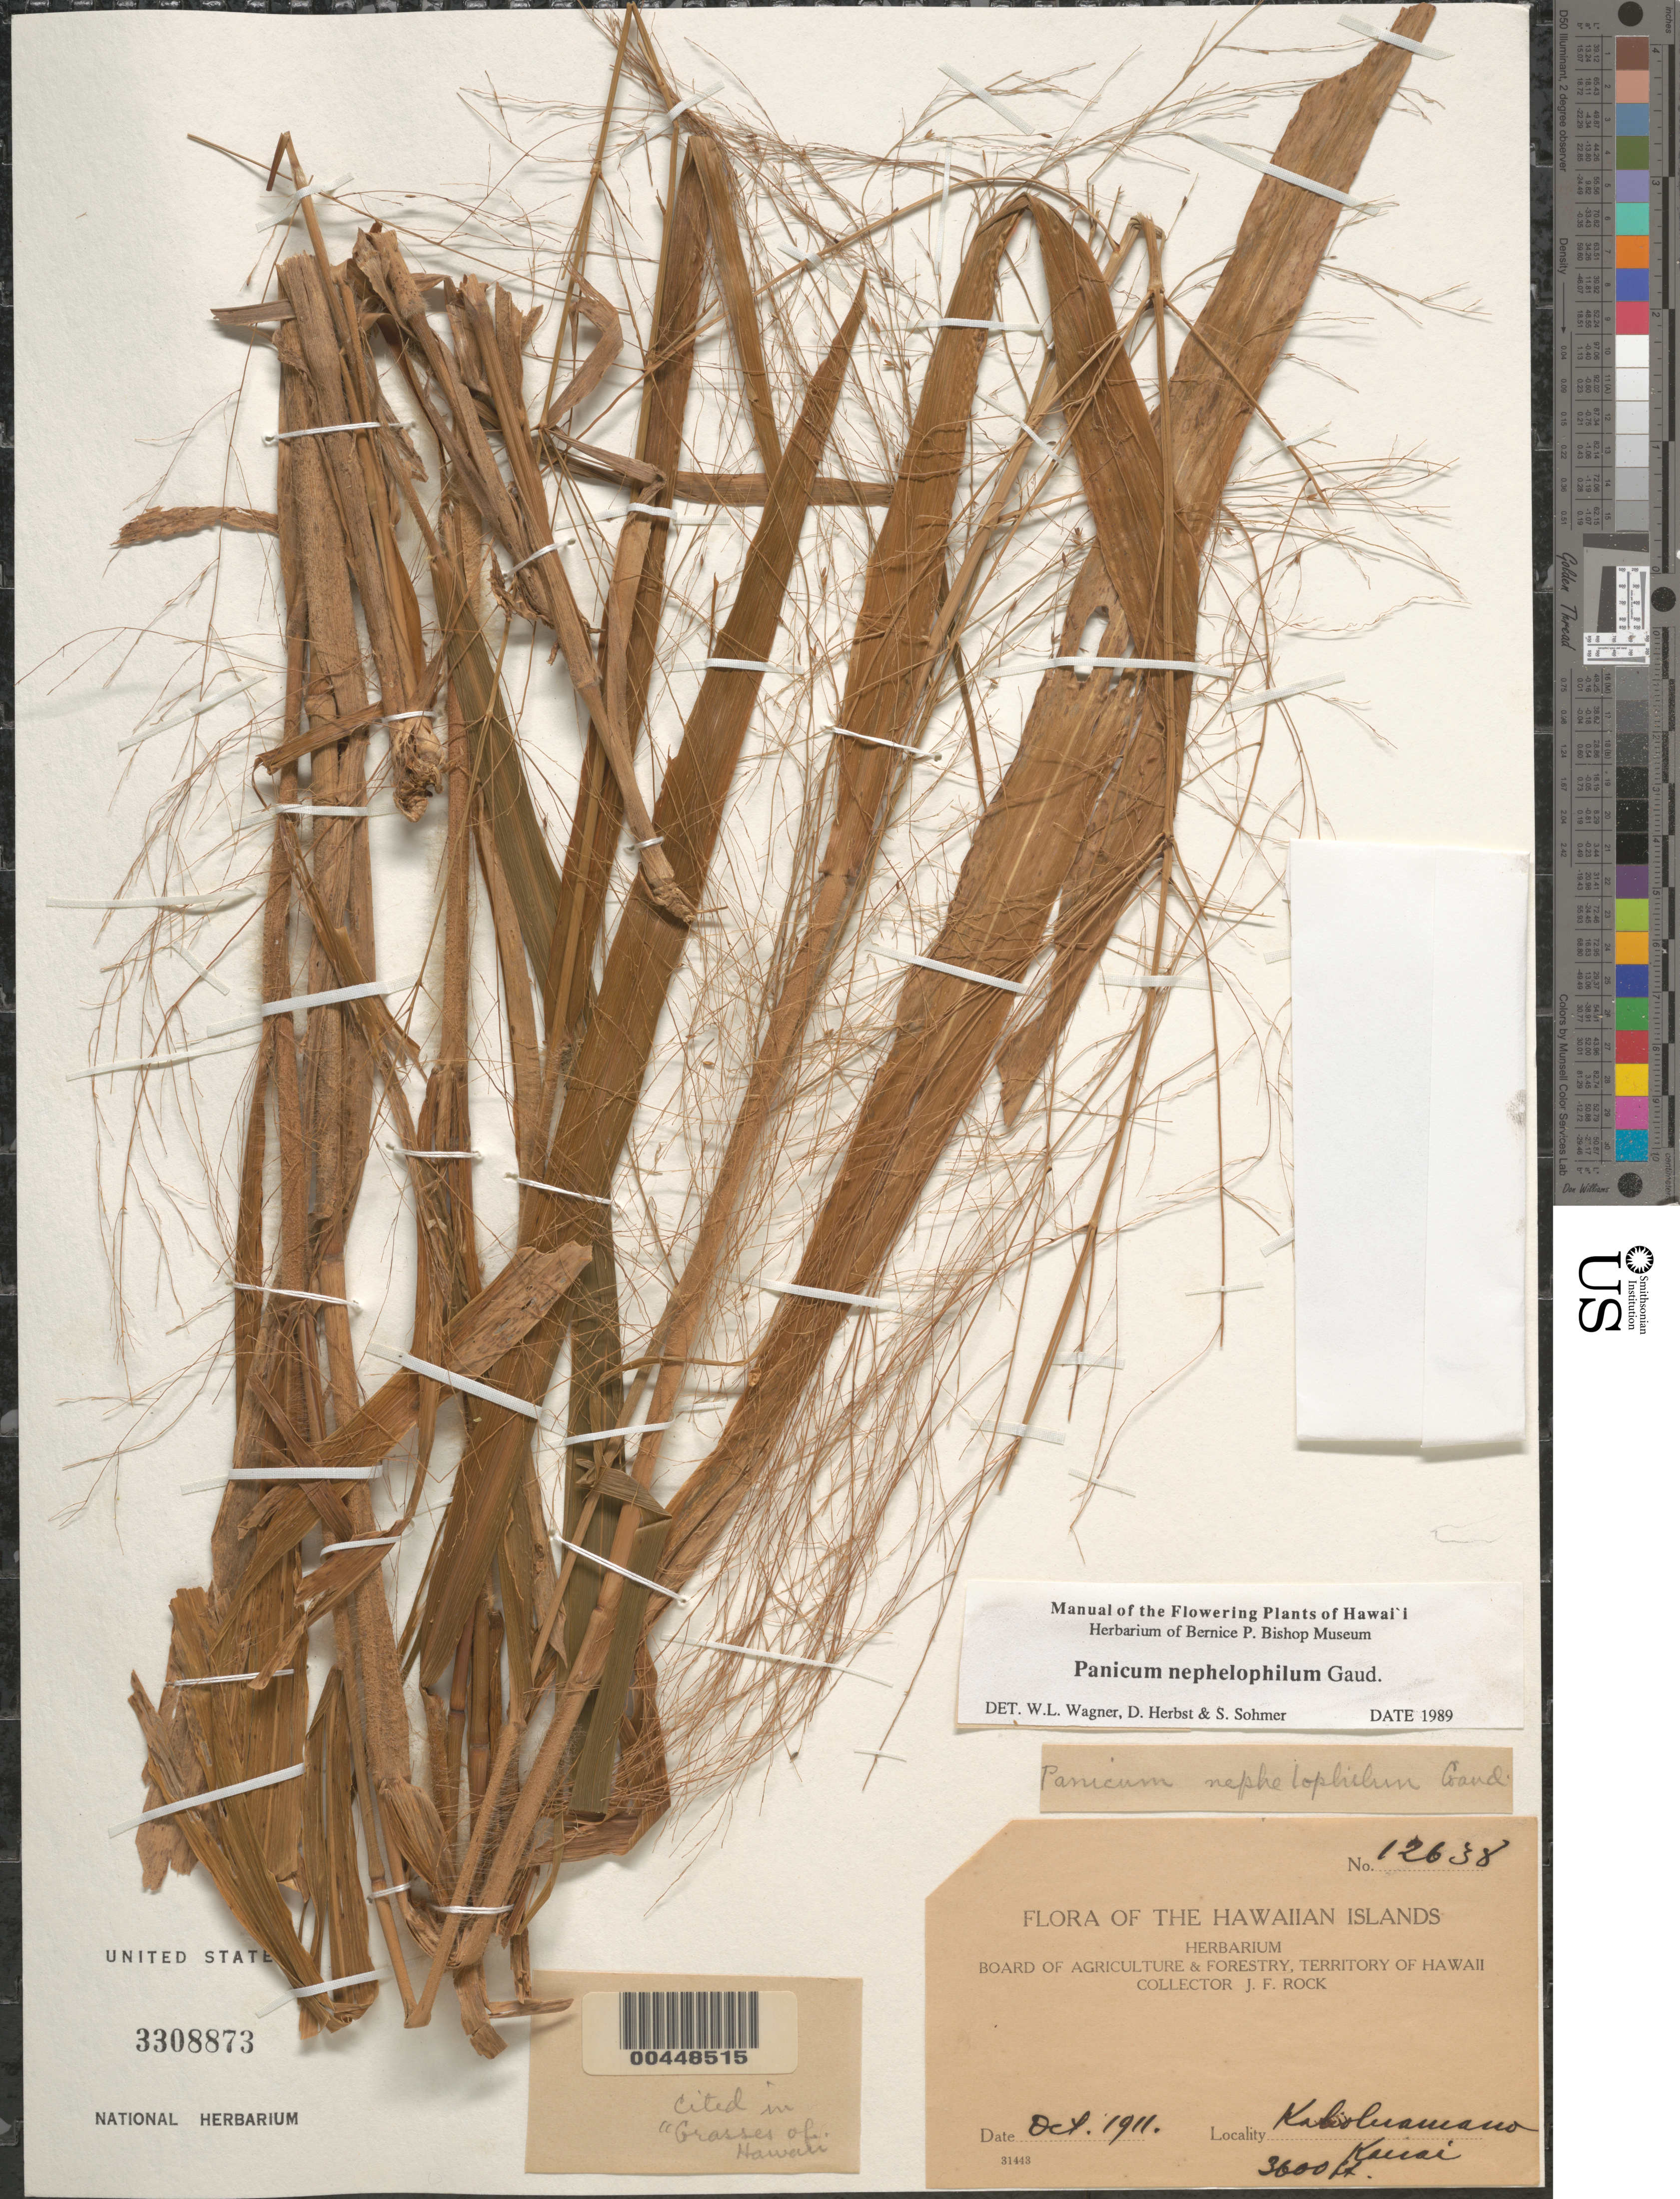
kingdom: Plantae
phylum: Tracheophyta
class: Liliopsida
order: Poales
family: Poaceae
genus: Panicum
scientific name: Panicum nephelophilum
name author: Gaudich.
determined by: Wagner, W. L.; Herbst, D. R.; Sohmer, S. H.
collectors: J. F. Rock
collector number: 12638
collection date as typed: Oct 1911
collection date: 1911-10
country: United States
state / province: Hawaii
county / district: Kauai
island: Kaua'i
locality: Kaholuamano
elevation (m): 1097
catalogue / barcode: US 3308873